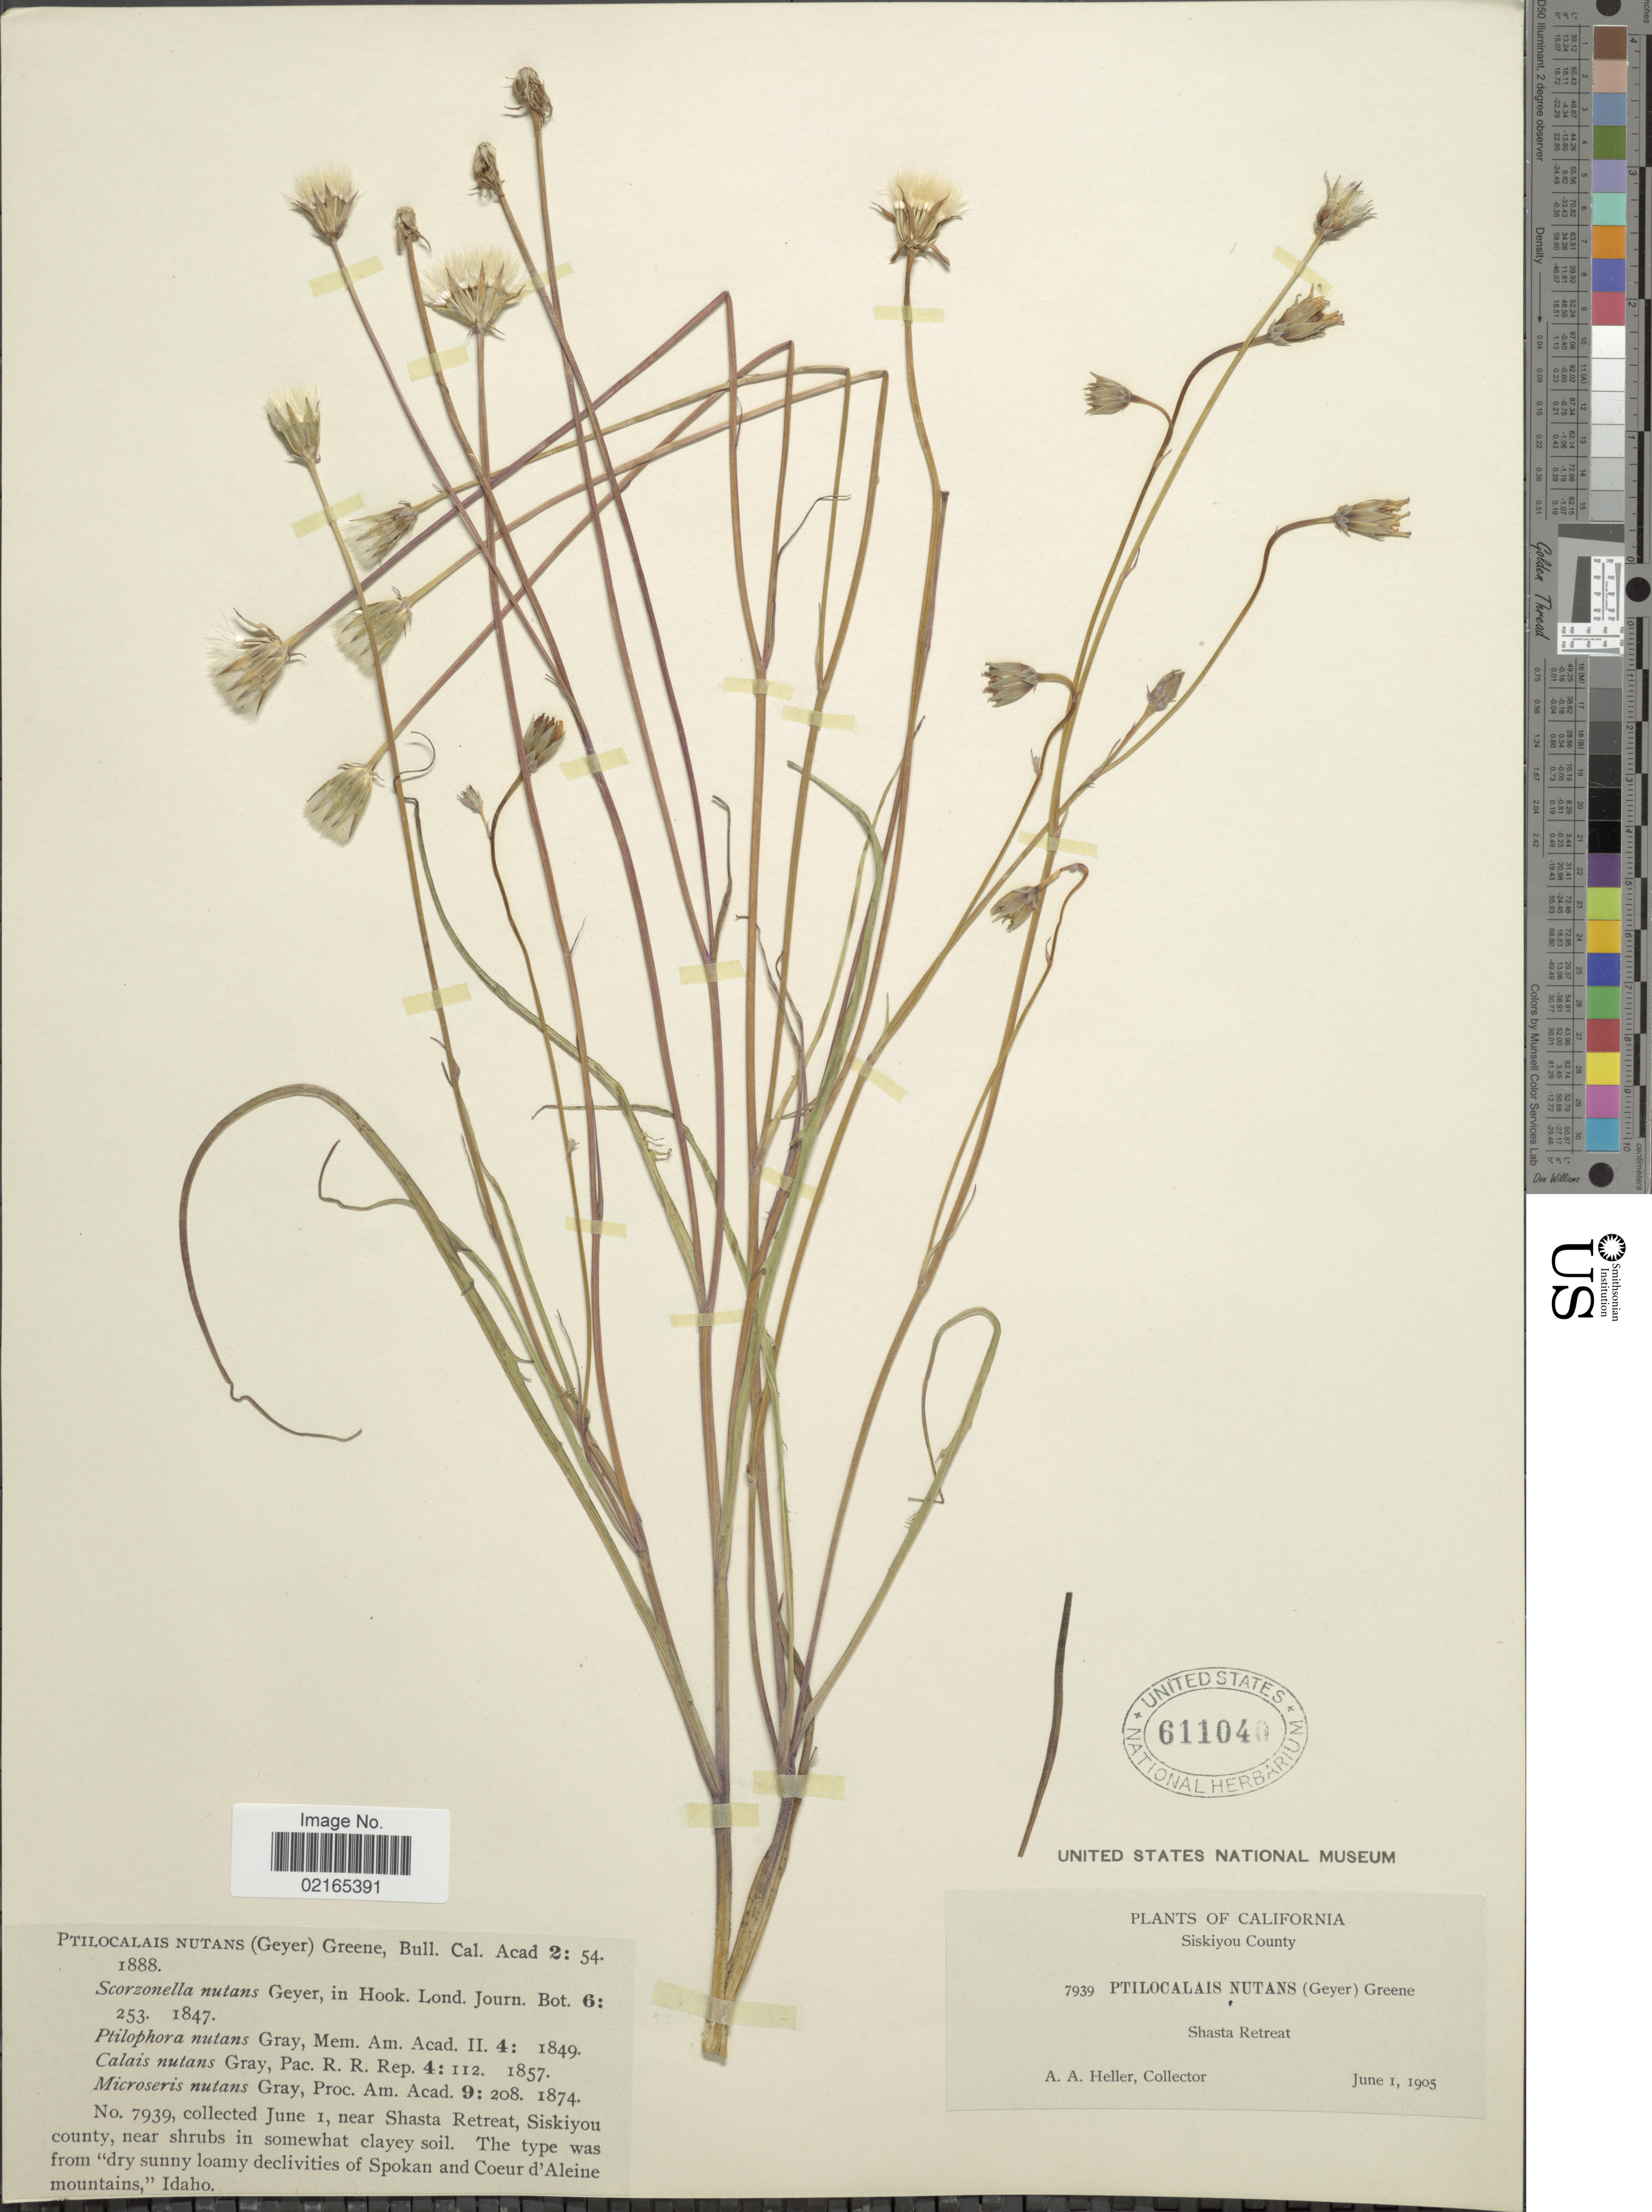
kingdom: Plantae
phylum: Tracheophyta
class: Magnoliopsida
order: Asterales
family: Asteraceae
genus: Microseris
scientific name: Microseris nutans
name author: (Hook.) Sch. Bip.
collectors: A. A. Heller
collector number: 7939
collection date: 1905-06-01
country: United States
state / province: California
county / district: Siskiyou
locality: Siskiyou County, near Shasta Retreat, near shrubs somewhat clayey soil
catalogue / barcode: US 611040